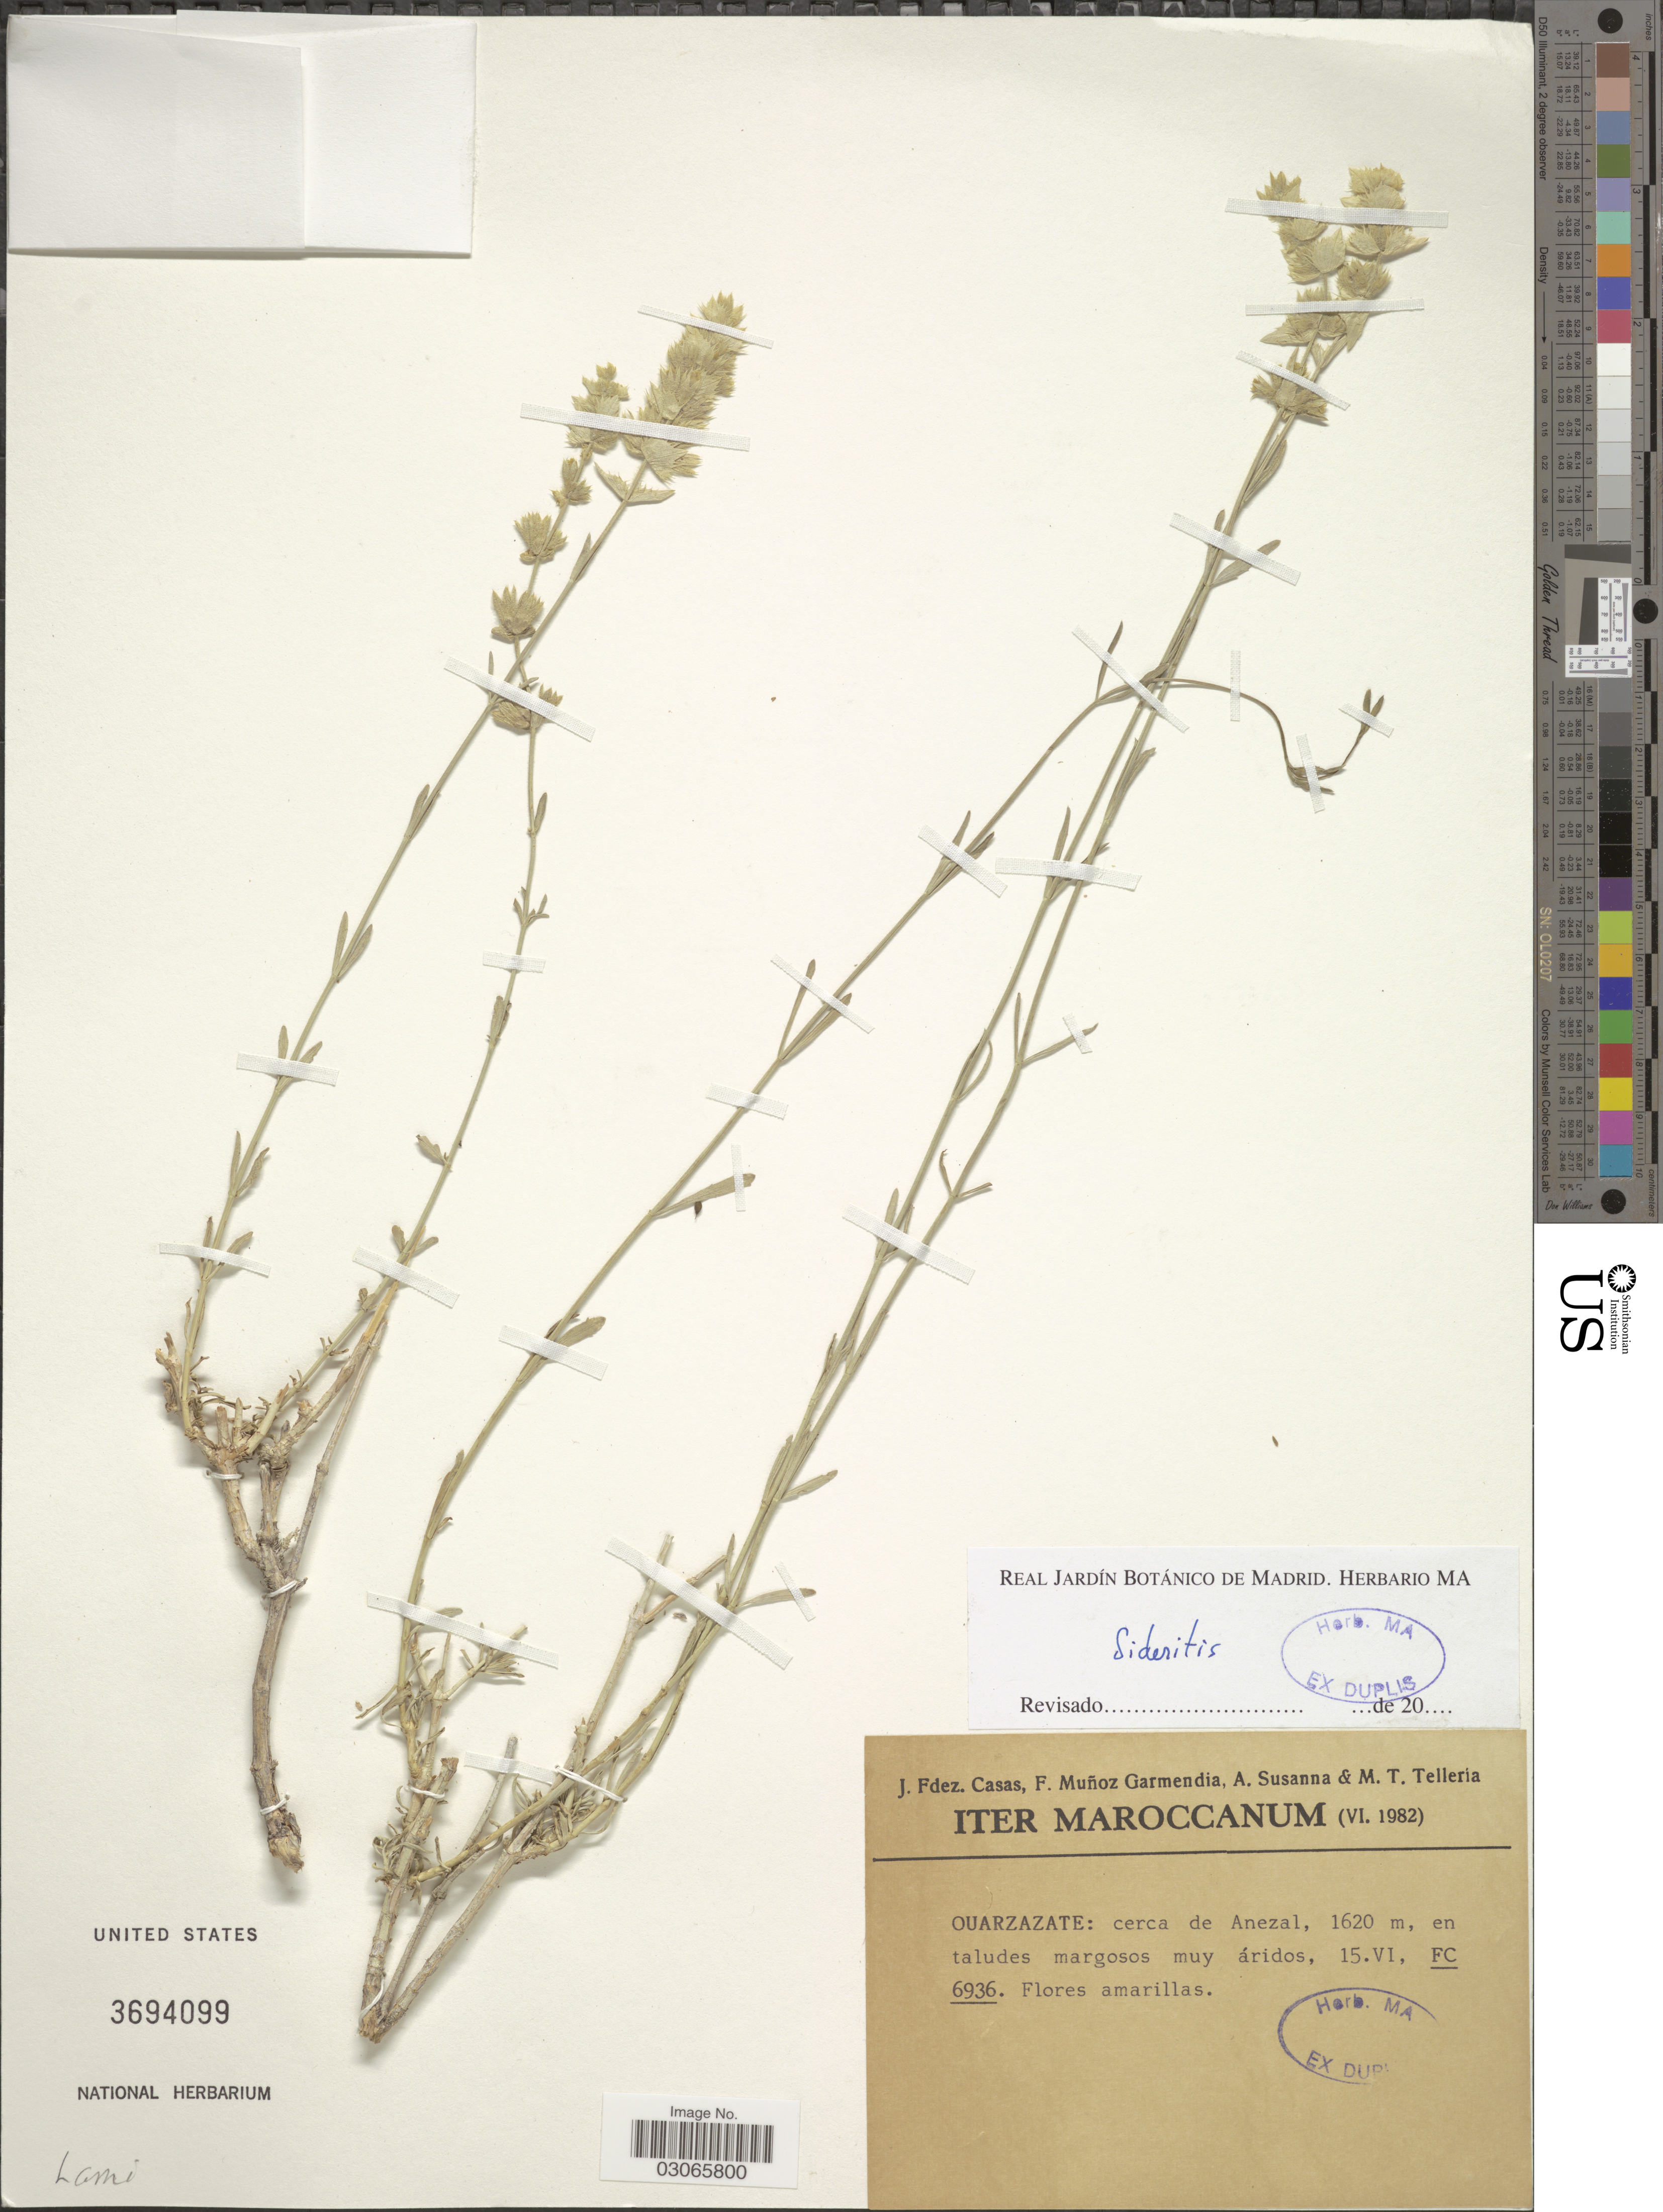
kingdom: Plantae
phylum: Tracheophyta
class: Magnoliopsida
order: Lamiales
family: Lamiaceae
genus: Sideritis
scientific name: Sideritis sp.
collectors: J. Casas, F. Muñoz Garmendia, A. Susanna & M. Telleria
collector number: FC 6936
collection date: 1982-06-15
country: Morocco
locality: Ouarzazate: cerca de Anezal.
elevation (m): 1620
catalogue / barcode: US 3694099